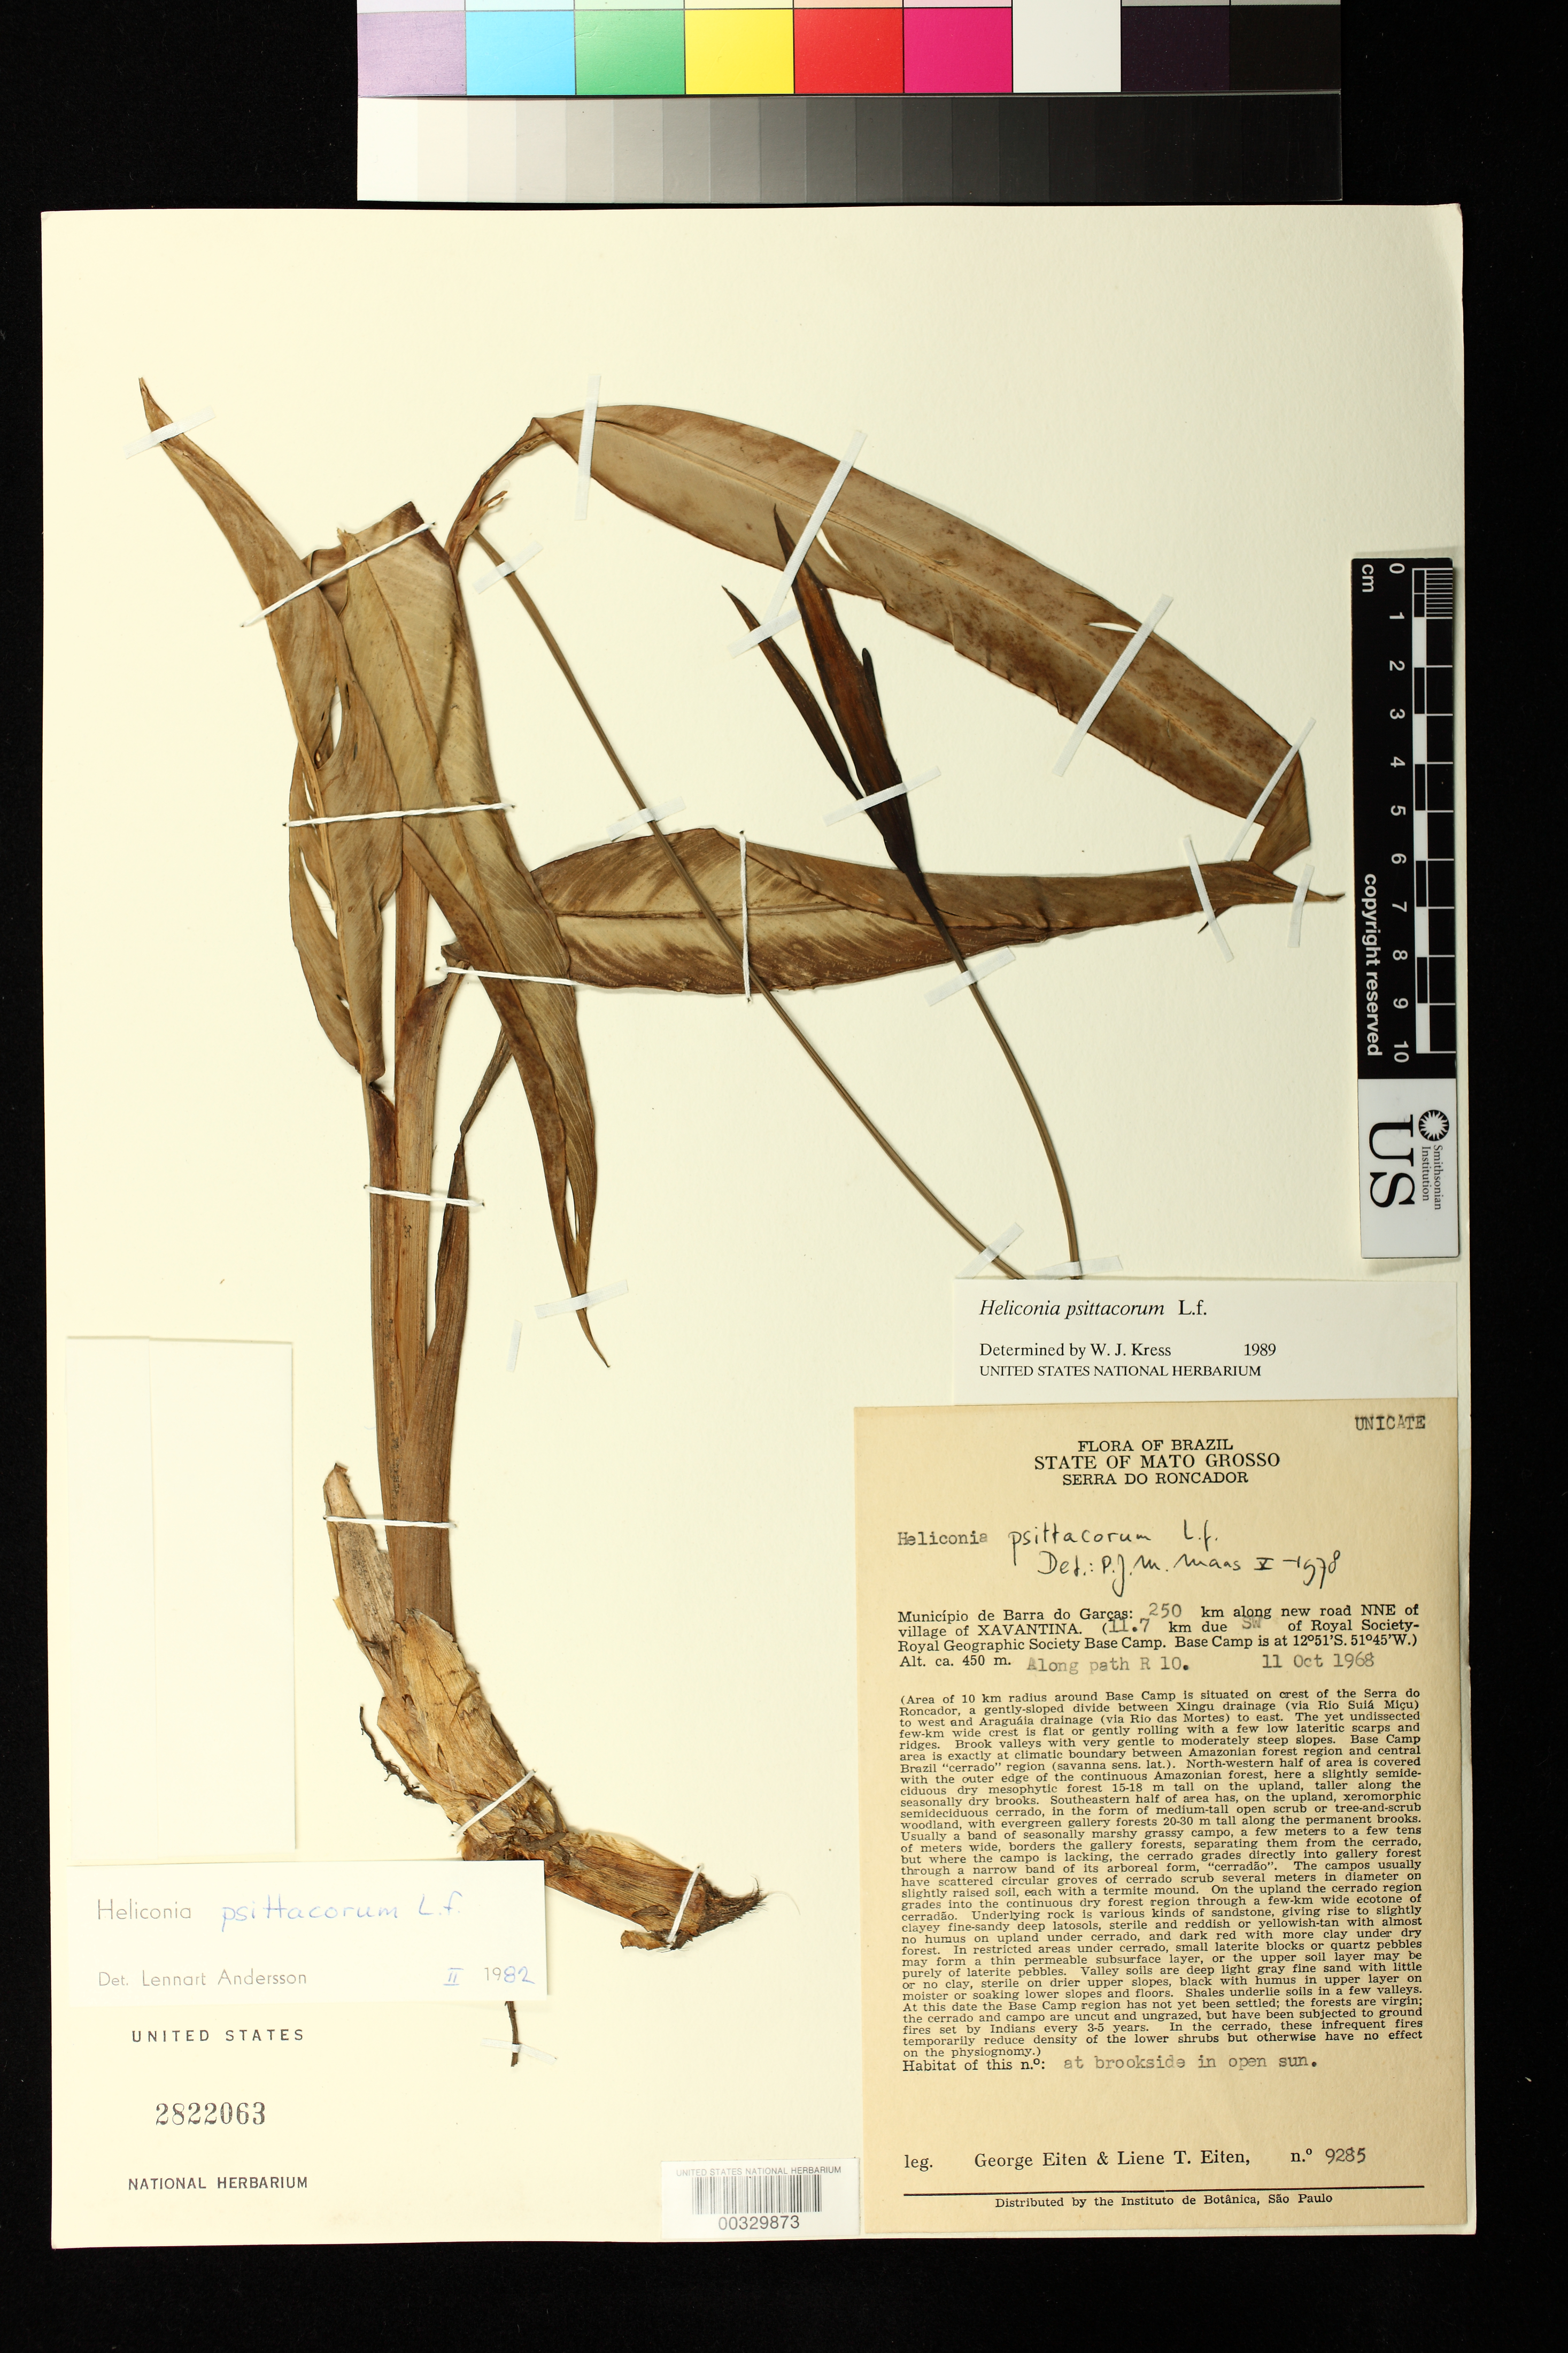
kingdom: Plantae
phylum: Tracheophyta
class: Liliopsida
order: Zingiberales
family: Heliconiaceae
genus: Heliconia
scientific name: Heliconia psittacorum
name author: L. f.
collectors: G. Eiten & L. T. Eiten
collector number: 9285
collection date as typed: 11 Oct 1968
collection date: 1968-10-11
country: Brazil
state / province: Mato Grosso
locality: Mun of barra do garcas, 250 km along new rd nne of xavantina, along path r 10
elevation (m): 450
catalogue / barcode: US 2822063